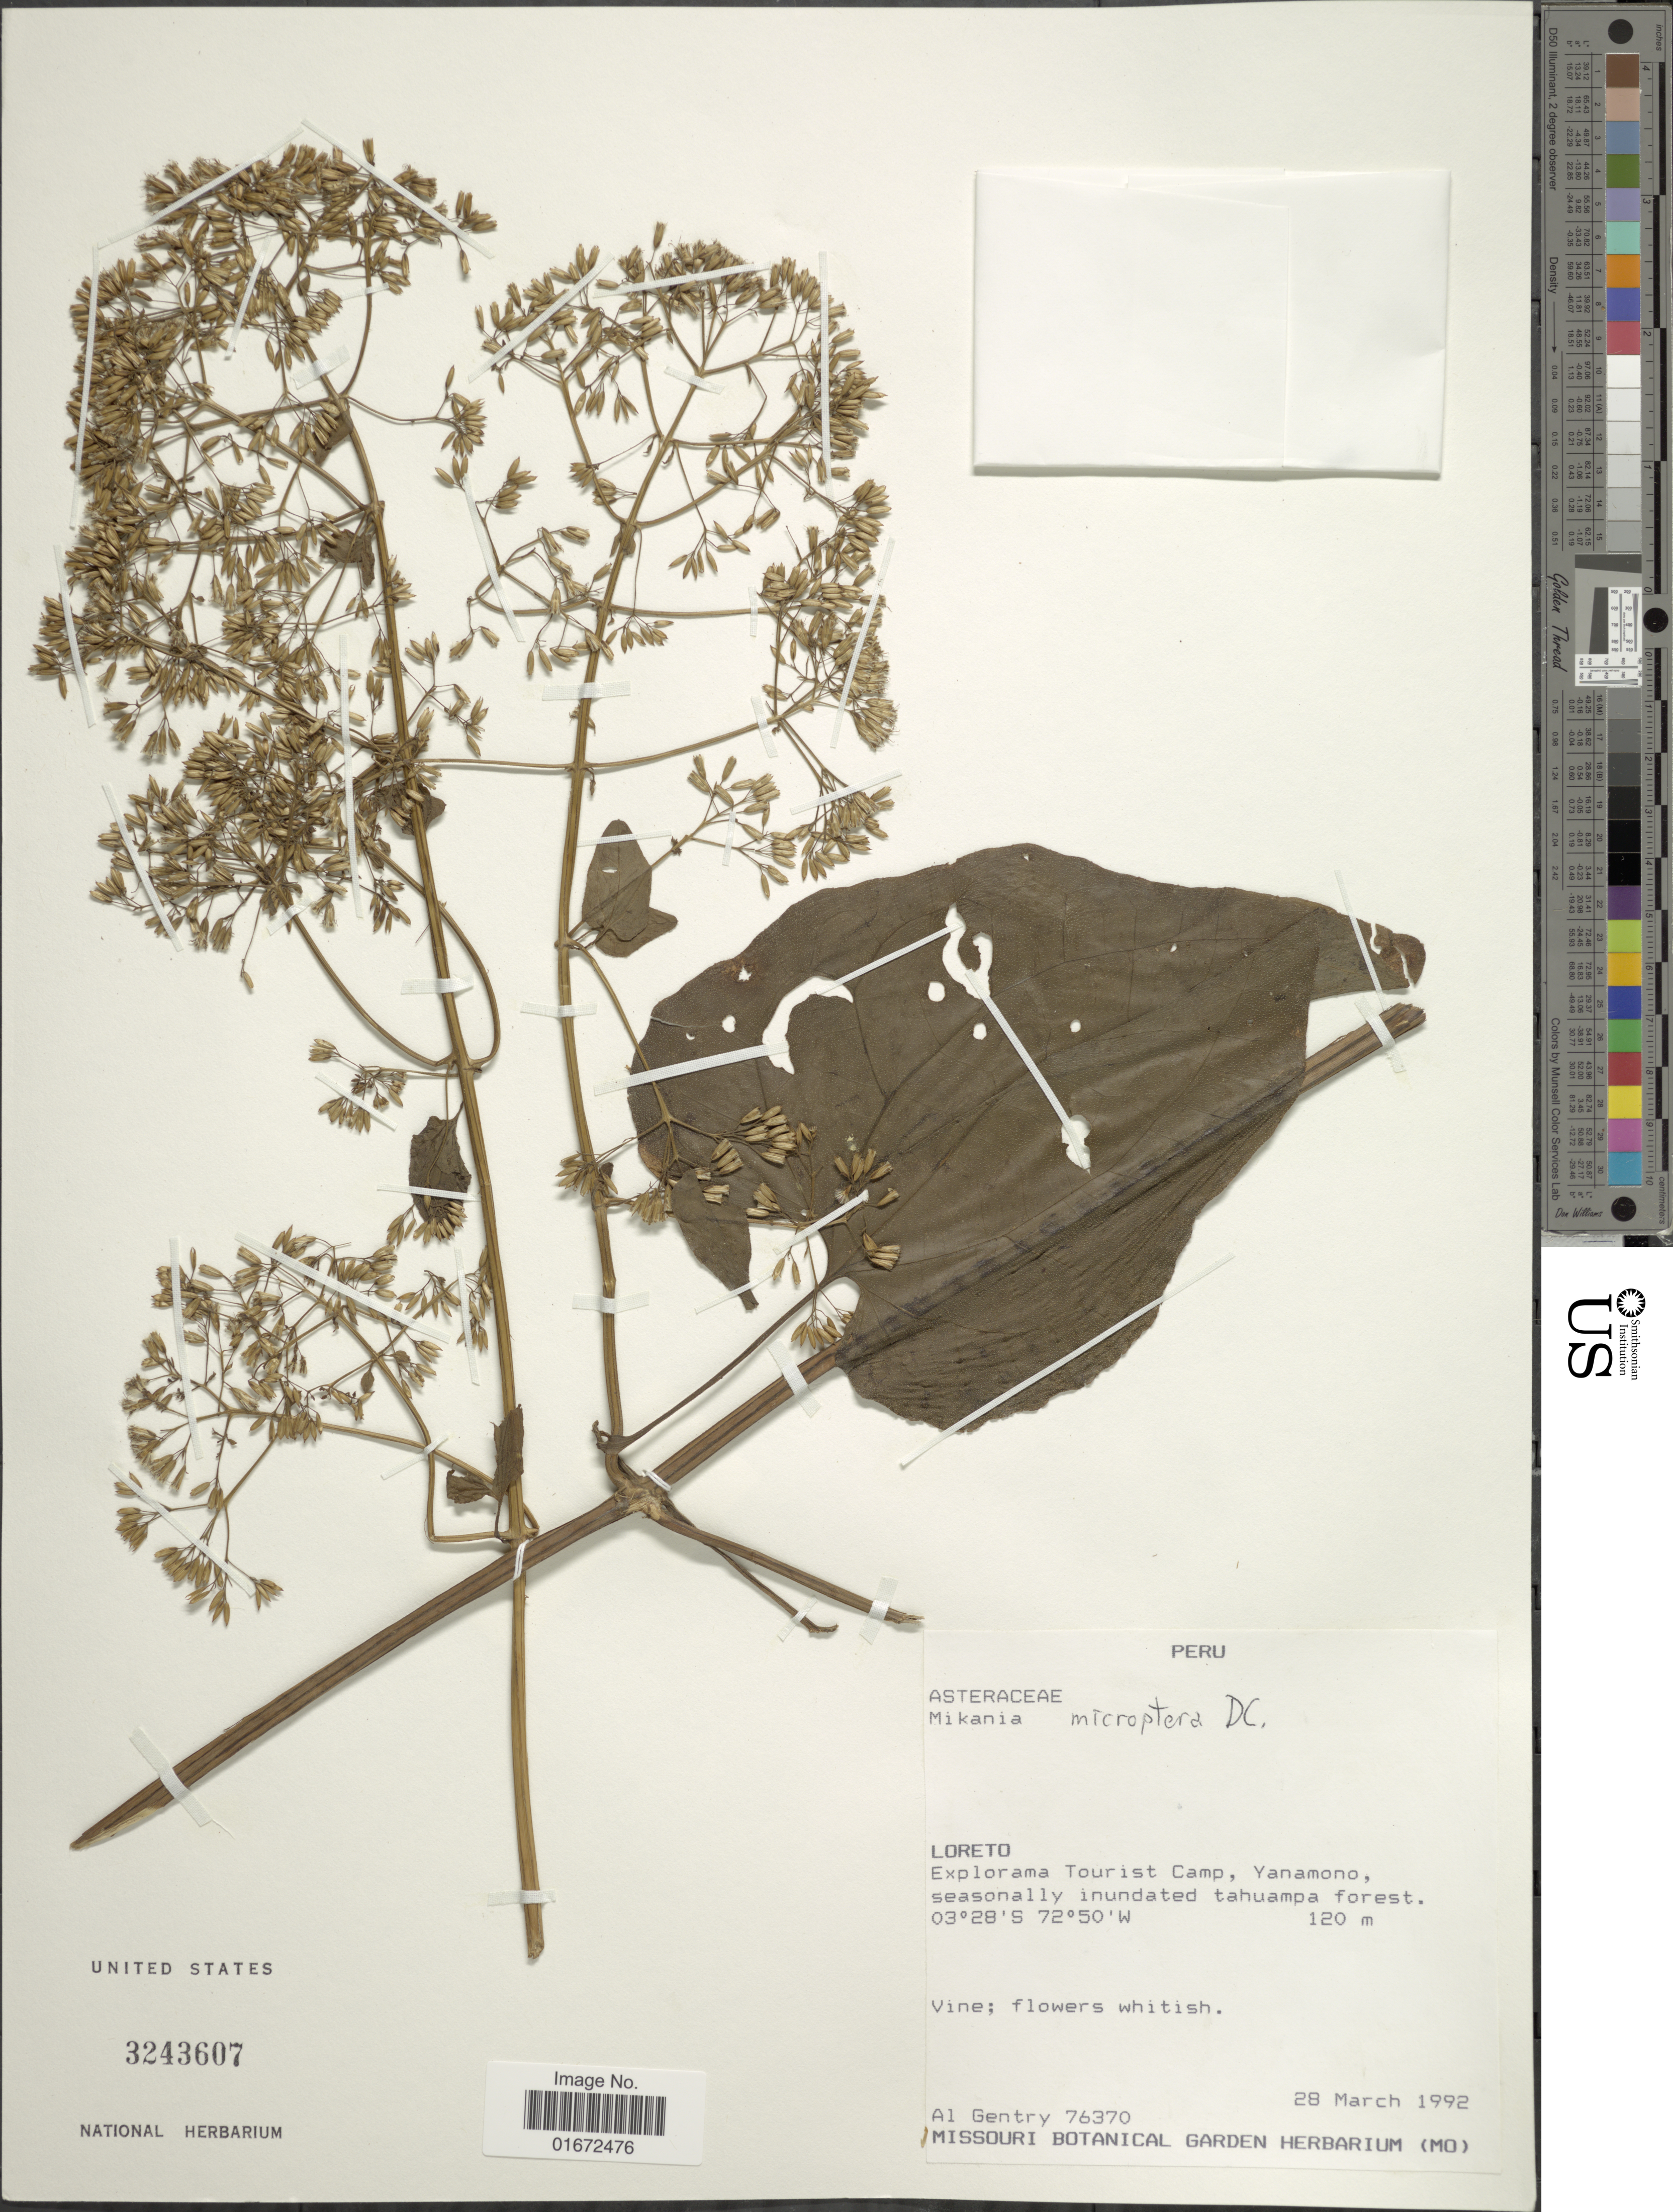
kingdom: Plantae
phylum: Tracheophyta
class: Magnoliopsida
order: Asterales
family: Asteraceae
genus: Mikania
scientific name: Mikania microptera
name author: DC.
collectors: A. H. Gentry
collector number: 76370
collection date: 1992-03-28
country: Peru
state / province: Loreto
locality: Loreto. Explorama Tourist Camp, Yanamono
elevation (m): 120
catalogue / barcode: US 3243607